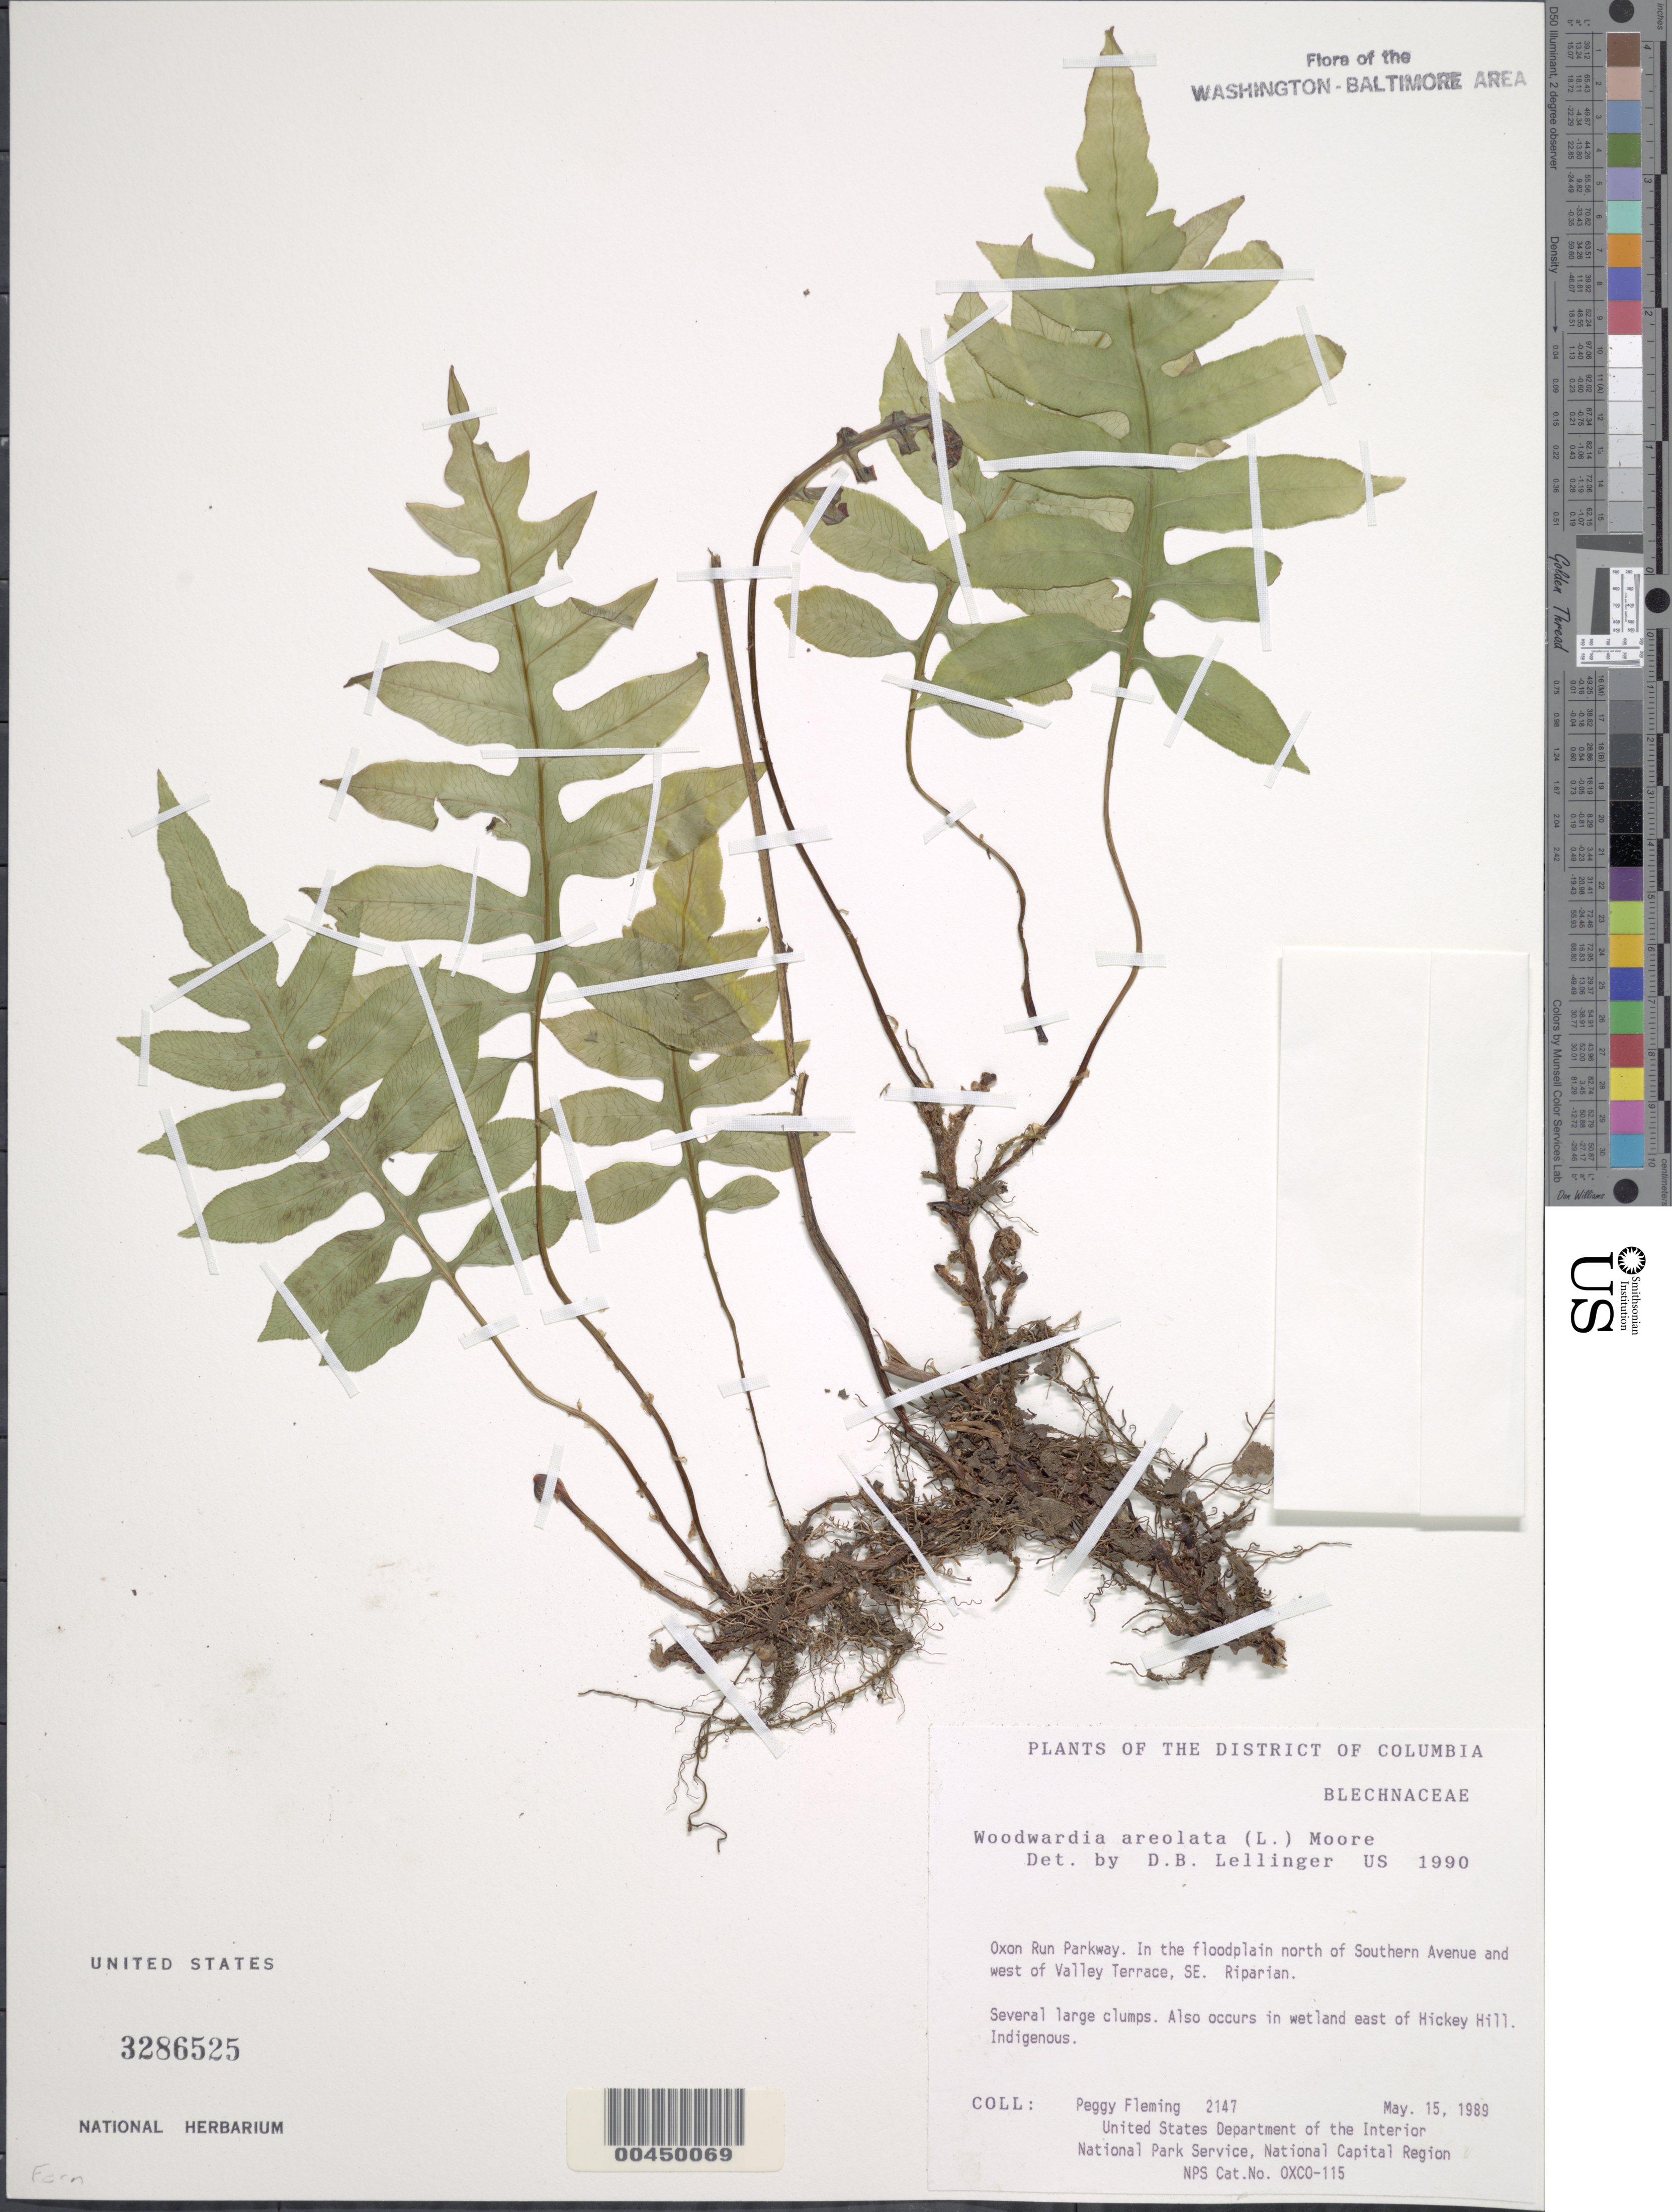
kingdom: Plantae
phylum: Tracheophyta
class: Polypodiopsida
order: Polypodiales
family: Blechnaceae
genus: Woodwardia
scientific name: Woodwardia areolata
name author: (L.) T. Moore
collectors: P. Fleming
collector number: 2147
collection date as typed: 15 May 1989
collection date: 1989-05-15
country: United States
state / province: District of Columbia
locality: Oxon Run Parkway, in floodplain N of Southern Ave. and W of Valley Terrace, SE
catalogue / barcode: US 3286525